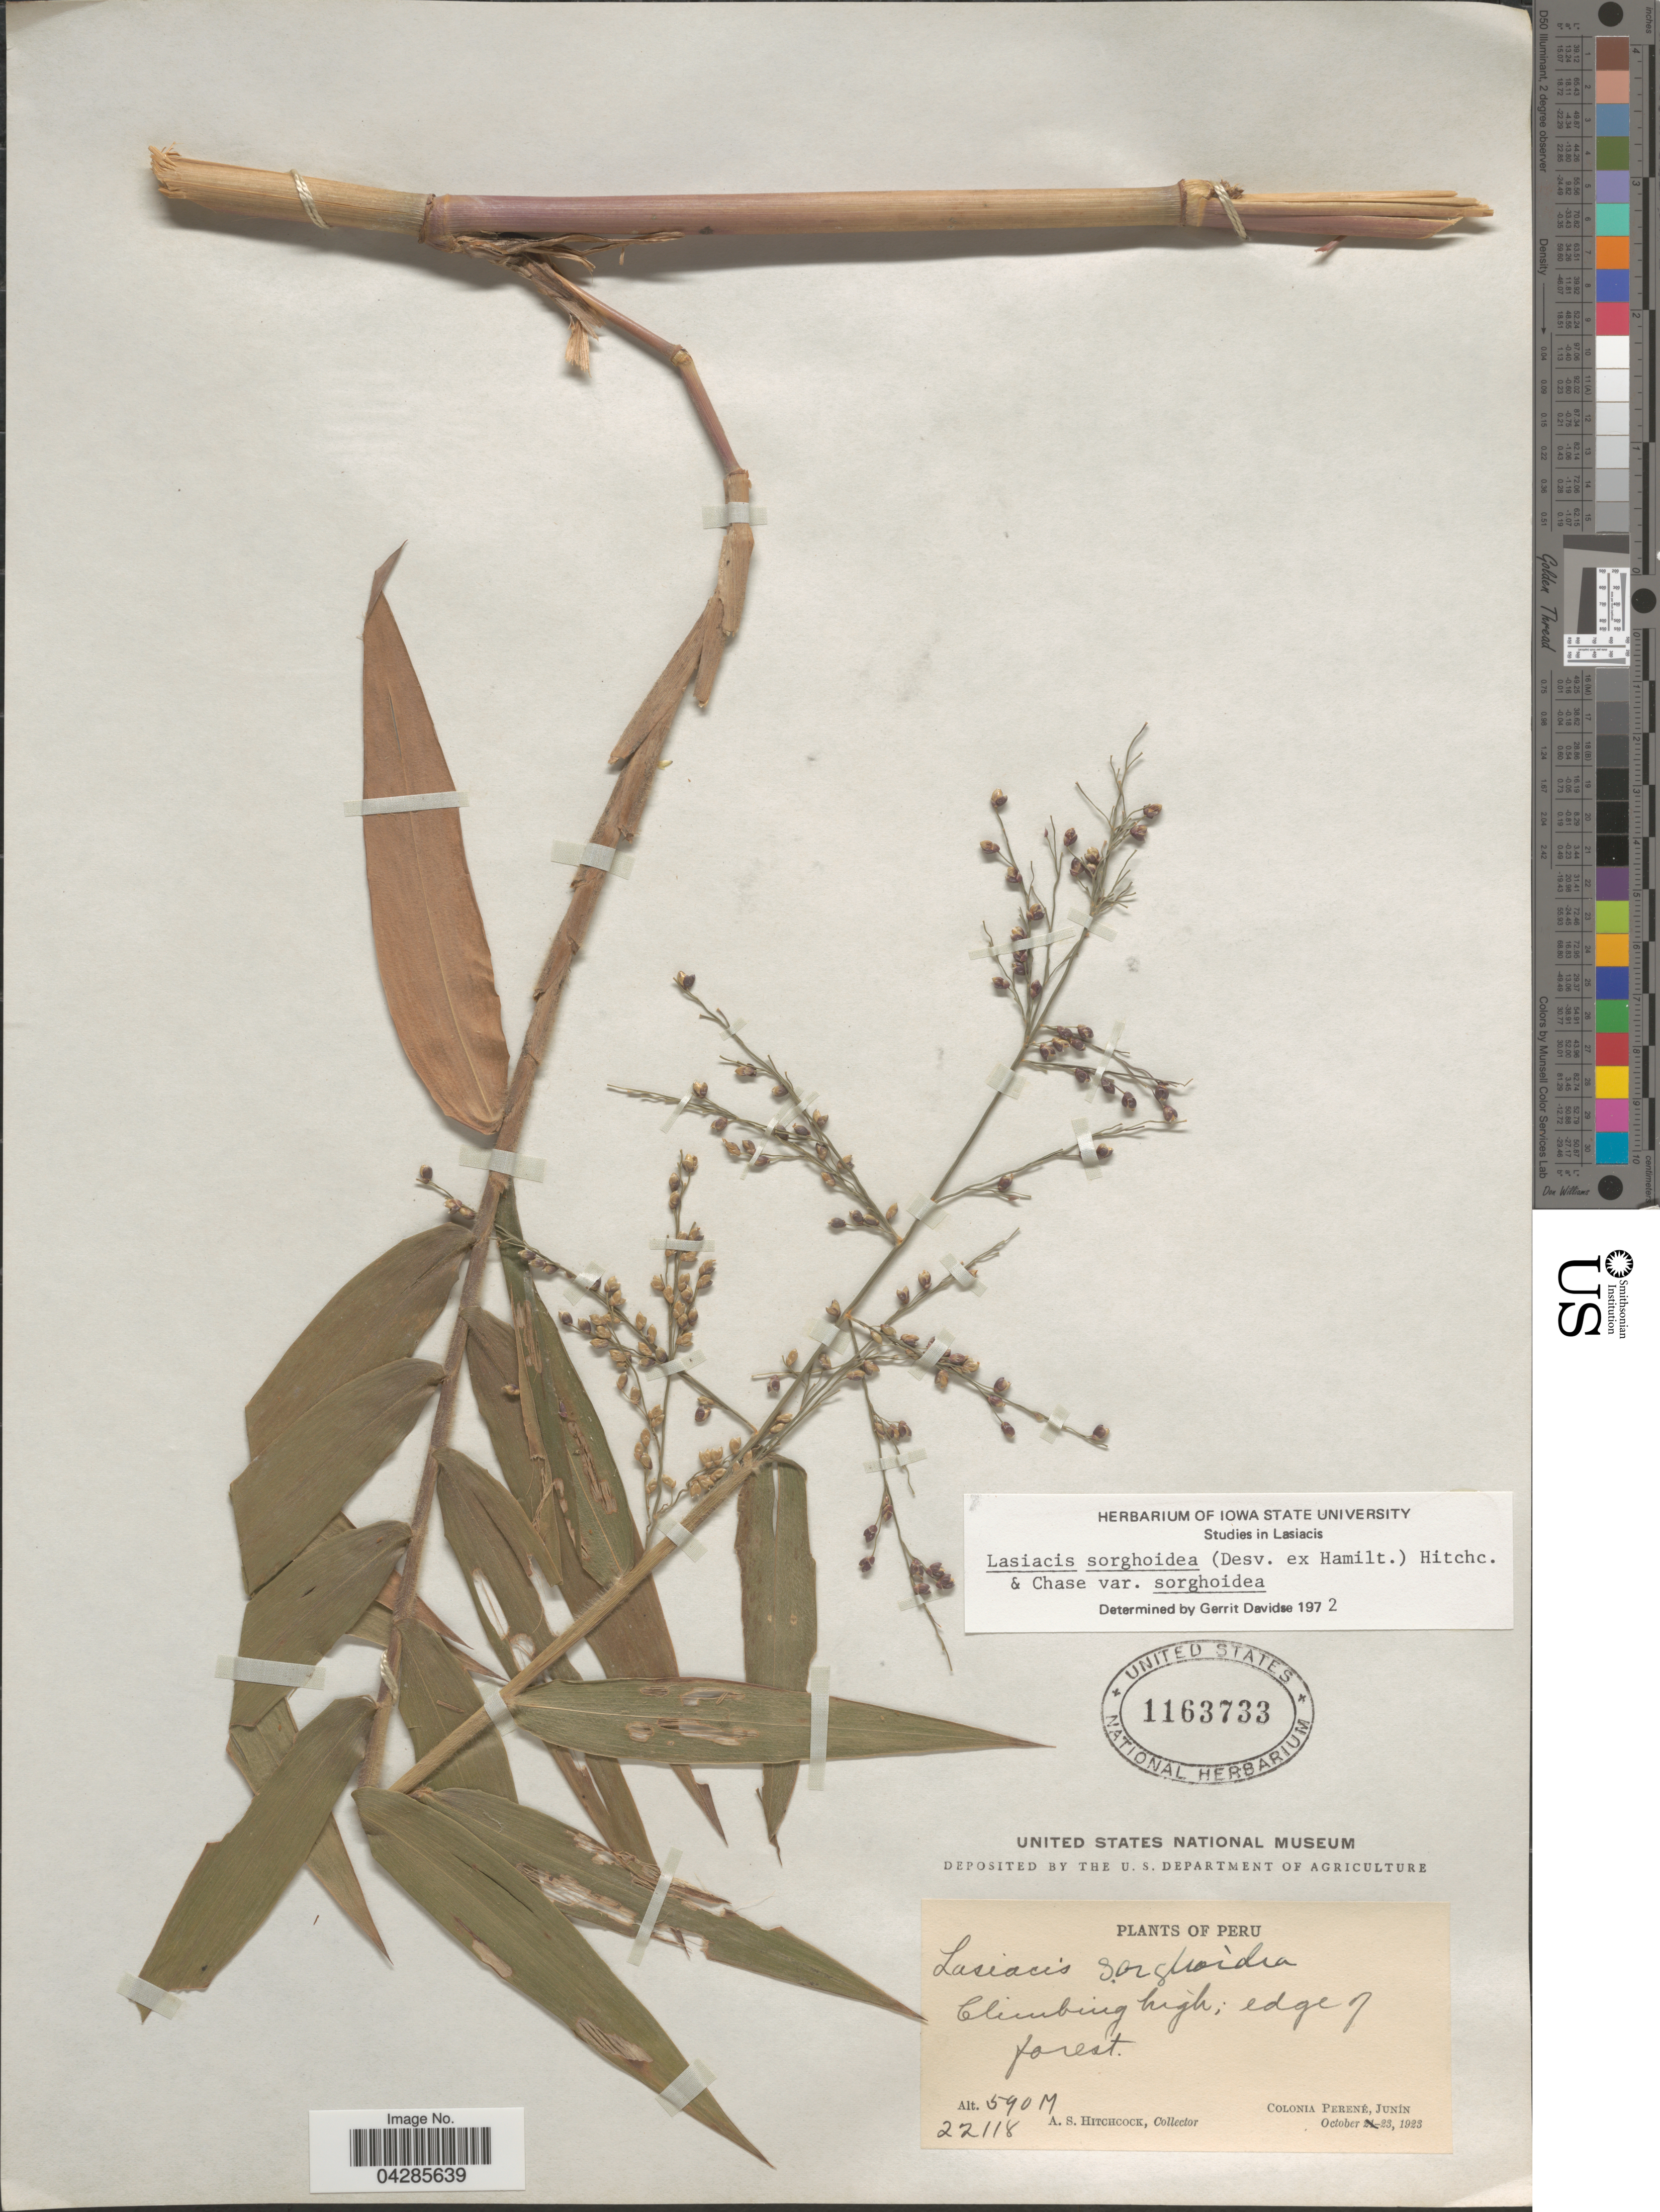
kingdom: Plantae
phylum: Tracheophyta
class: Liliopsida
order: Poales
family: Poaceae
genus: Lasiacis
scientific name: Lasiacis sorghoidea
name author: (Desv. ex Ham.) Hitchc. & Chase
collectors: A. S. Hitchcock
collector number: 22118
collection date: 1923-10-23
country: Peru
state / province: Junín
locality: Colonia Perené.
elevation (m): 590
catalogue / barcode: US 1163733